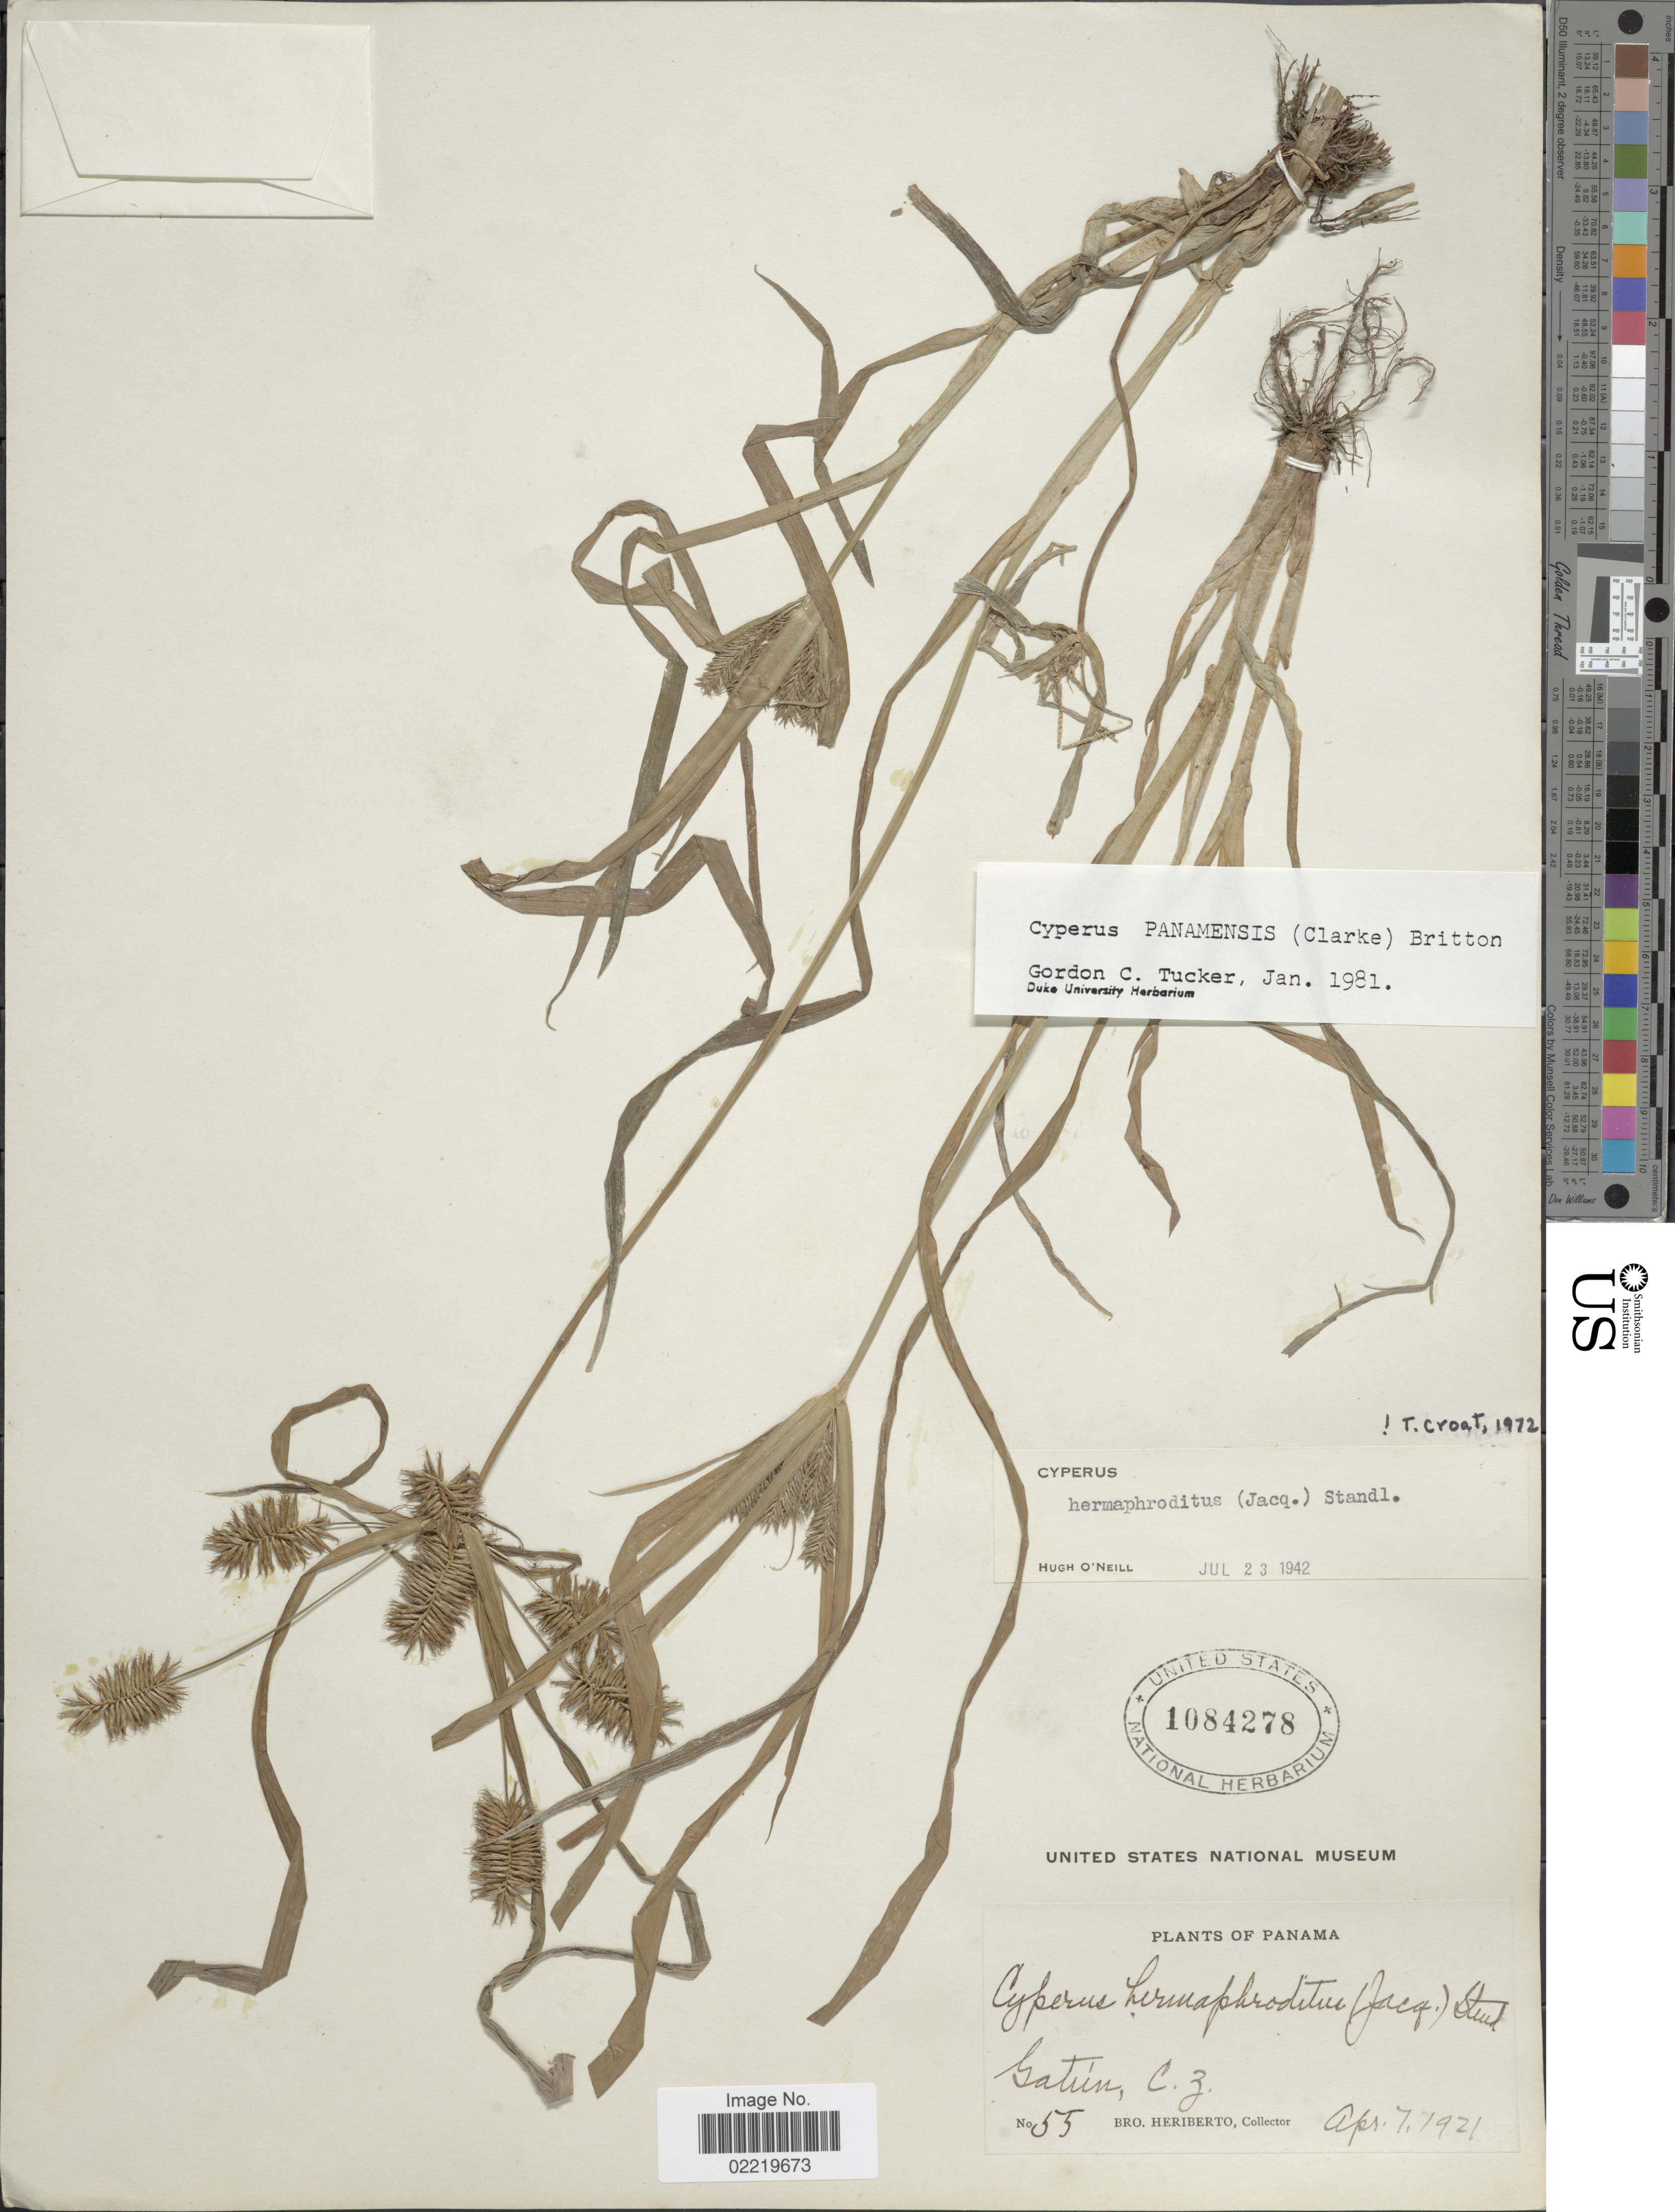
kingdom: Plantae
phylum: Tracheophyta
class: Liliopsida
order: Poales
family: Cyperaceae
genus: Cyperus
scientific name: Cyperus panamensis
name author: (C.B. Clarke) Britton ex Standl.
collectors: B. Heriberto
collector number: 55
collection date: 1921-04-07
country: Panama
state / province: Colón / Panamá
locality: Gatún, C.Z.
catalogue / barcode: US 1084278